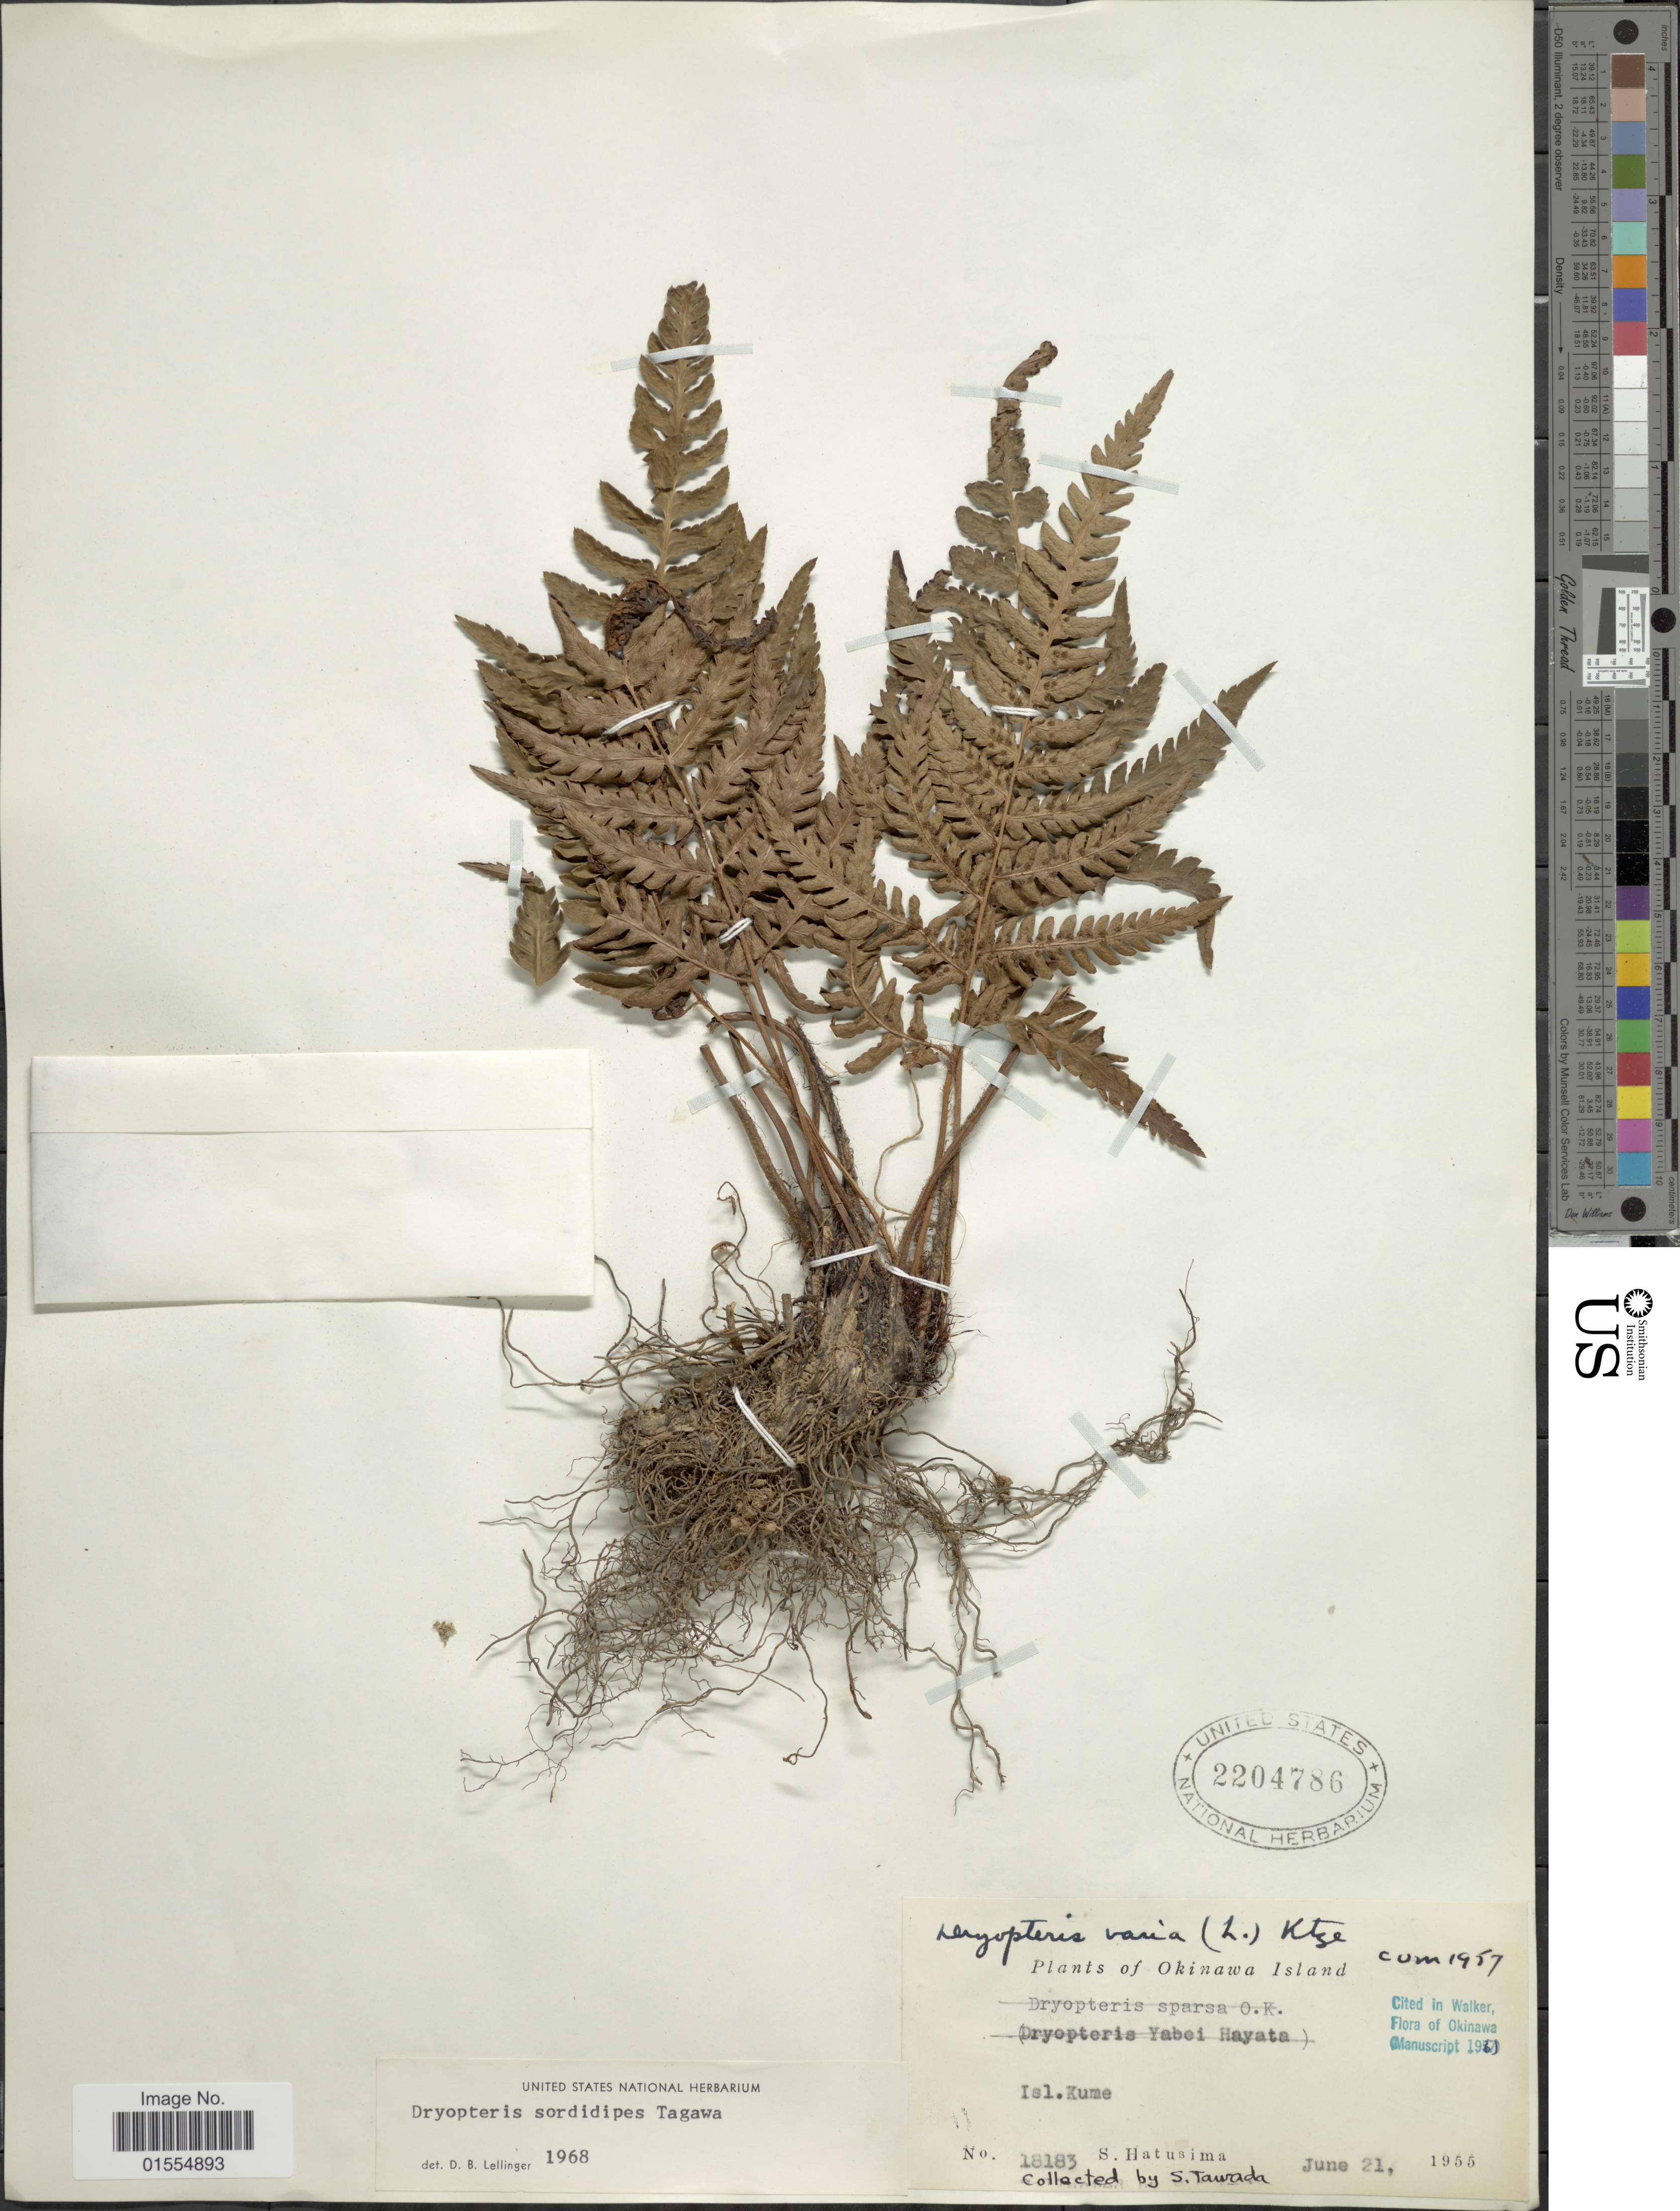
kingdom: Plantae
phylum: Tracheophyta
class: Polypodiopsida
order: Polypodiales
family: Dryopteridaceae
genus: Dryopteris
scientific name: Dryopteris sordidipes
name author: Tagawa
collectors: S. Hatusima & S. Tawada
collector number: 18183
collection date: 1955-06-21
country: Japan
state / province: Okinawa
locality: Okinawa Island, Isl. Kume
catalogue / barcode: US 2204786